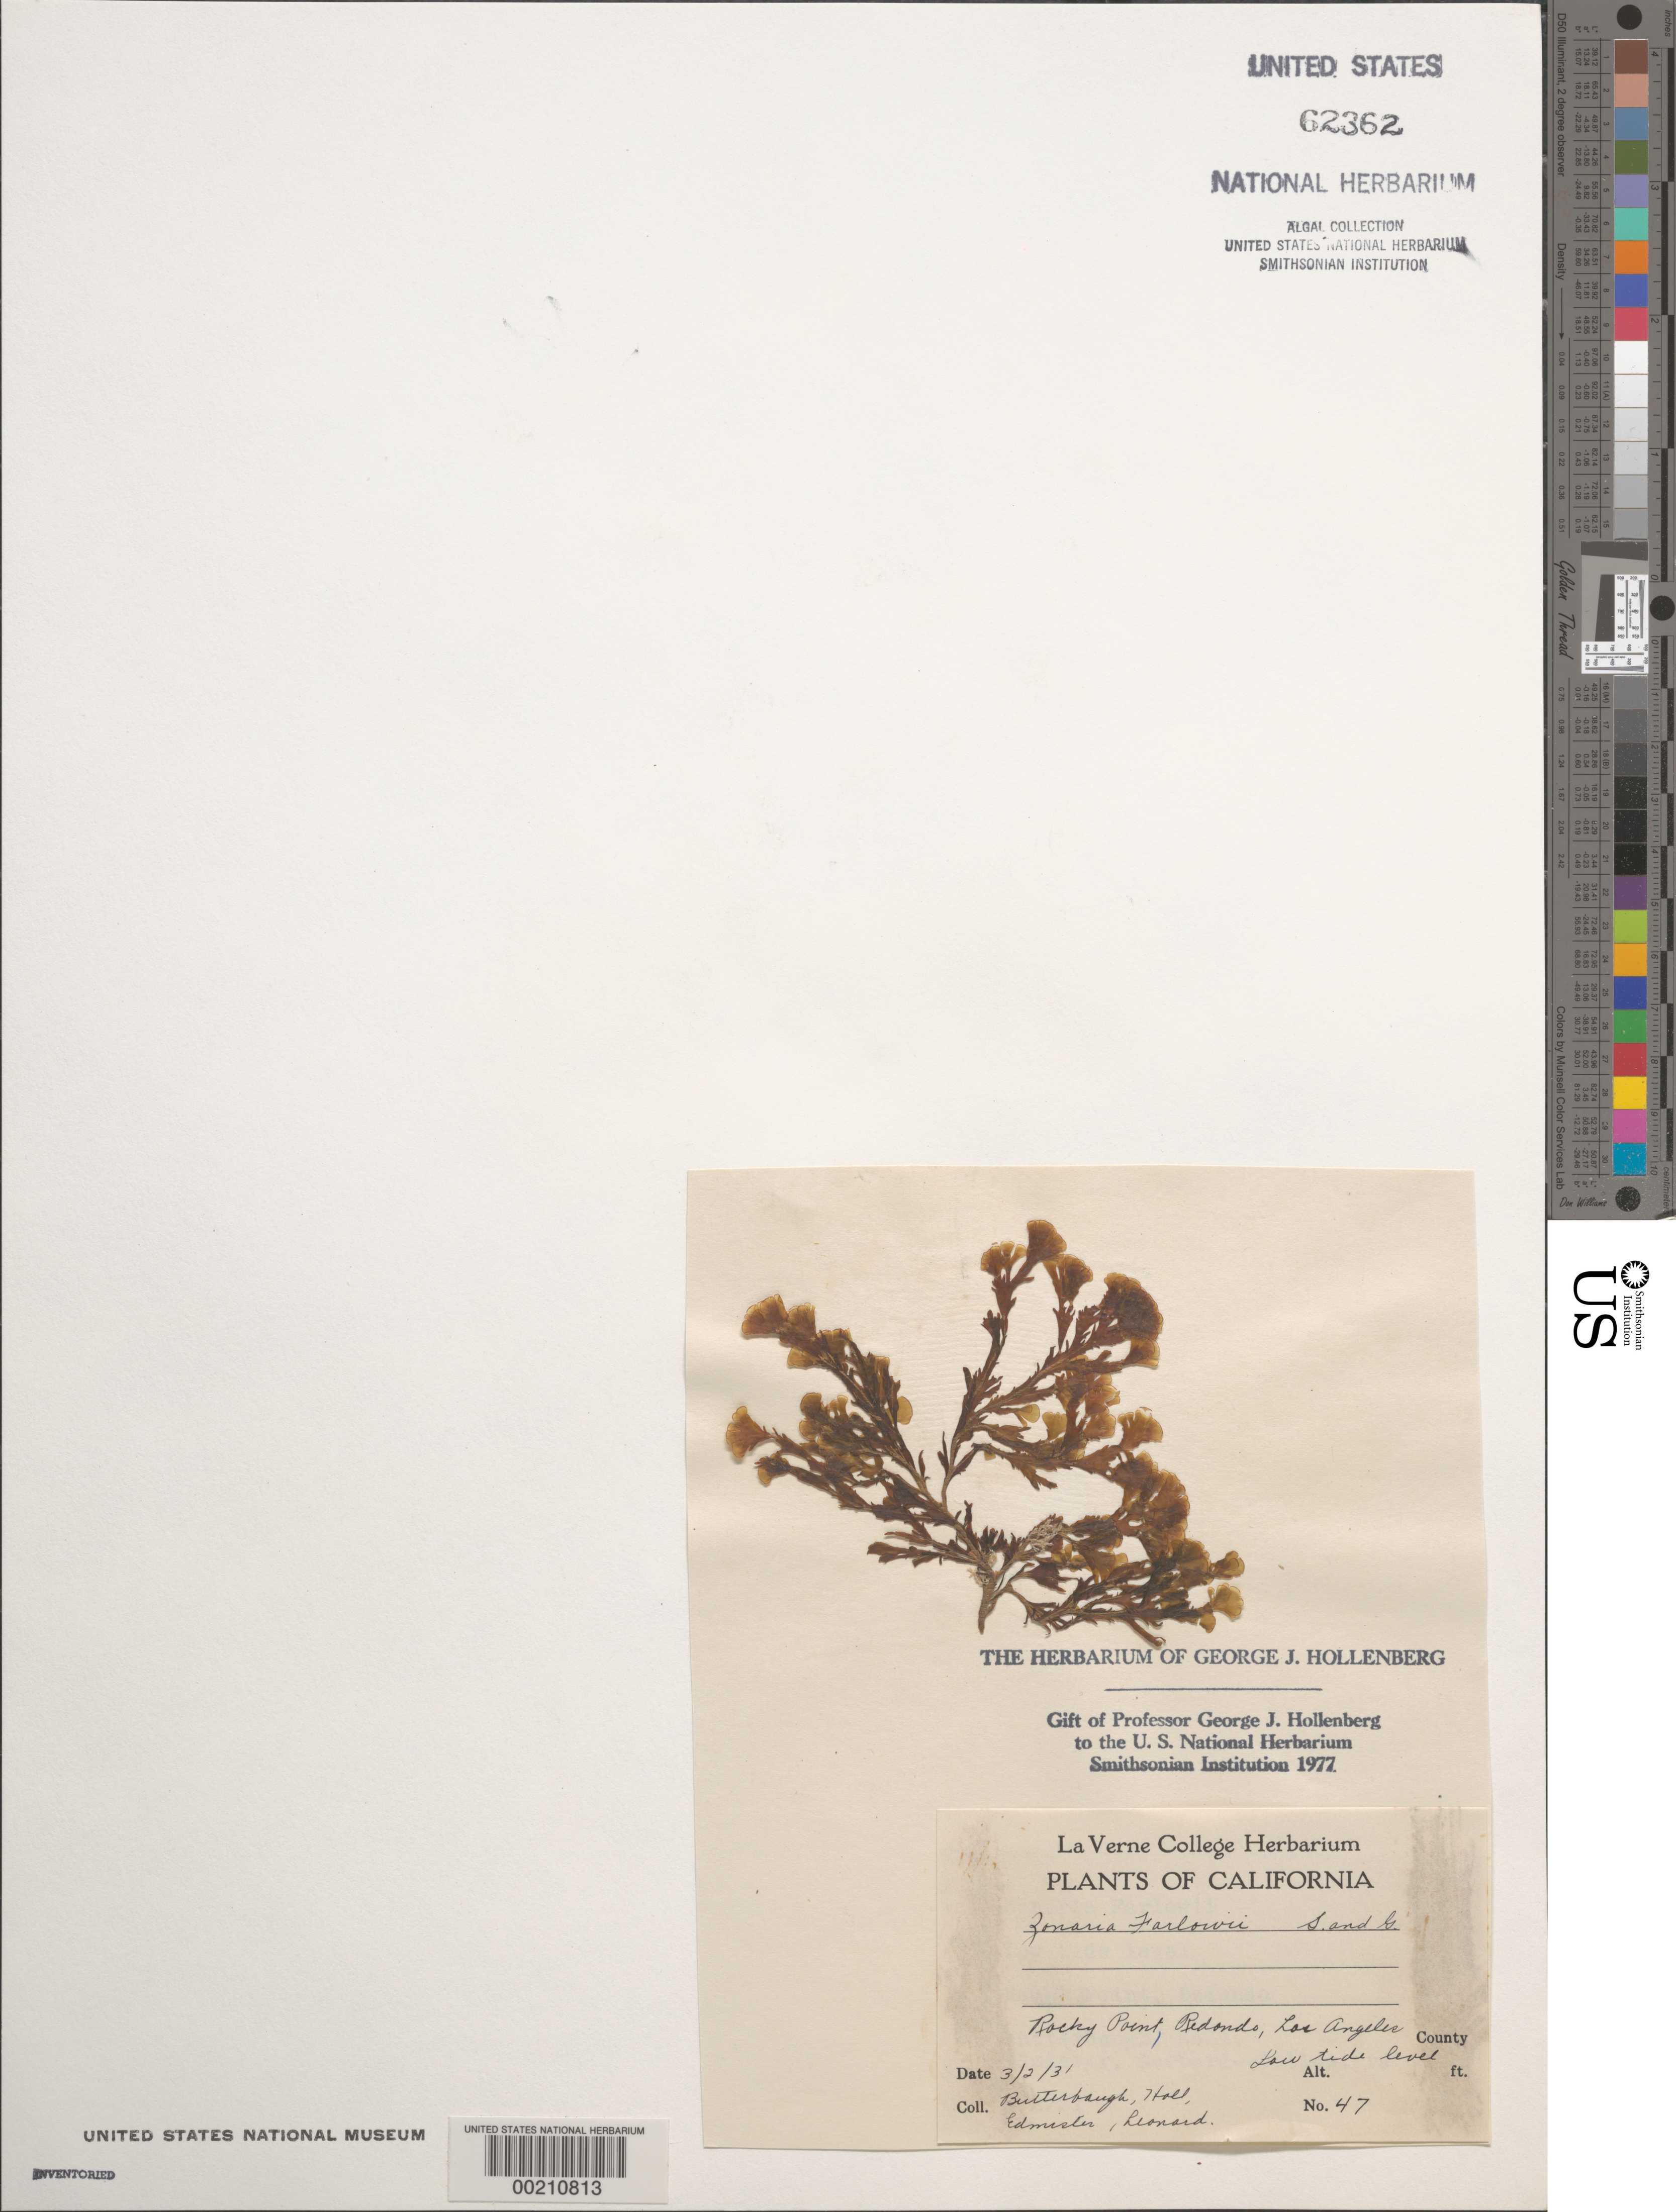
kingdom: Chromista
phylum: Ochrophyta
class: Phaeophyceae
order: Dictyotales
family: Dictyotaceae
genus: Zonaria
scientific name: Zonaria farlowii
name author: Setch. & N.L. Gardner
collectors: F. Butterbaugh, E. Hall, E. Edmister & G. M. Leonard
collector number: GJH 47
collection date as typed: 02 Mar 1931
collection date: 1931-03-02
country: United States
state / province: California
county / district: Los Angeles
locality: Rocky point near Redondo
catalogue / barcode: US 62362